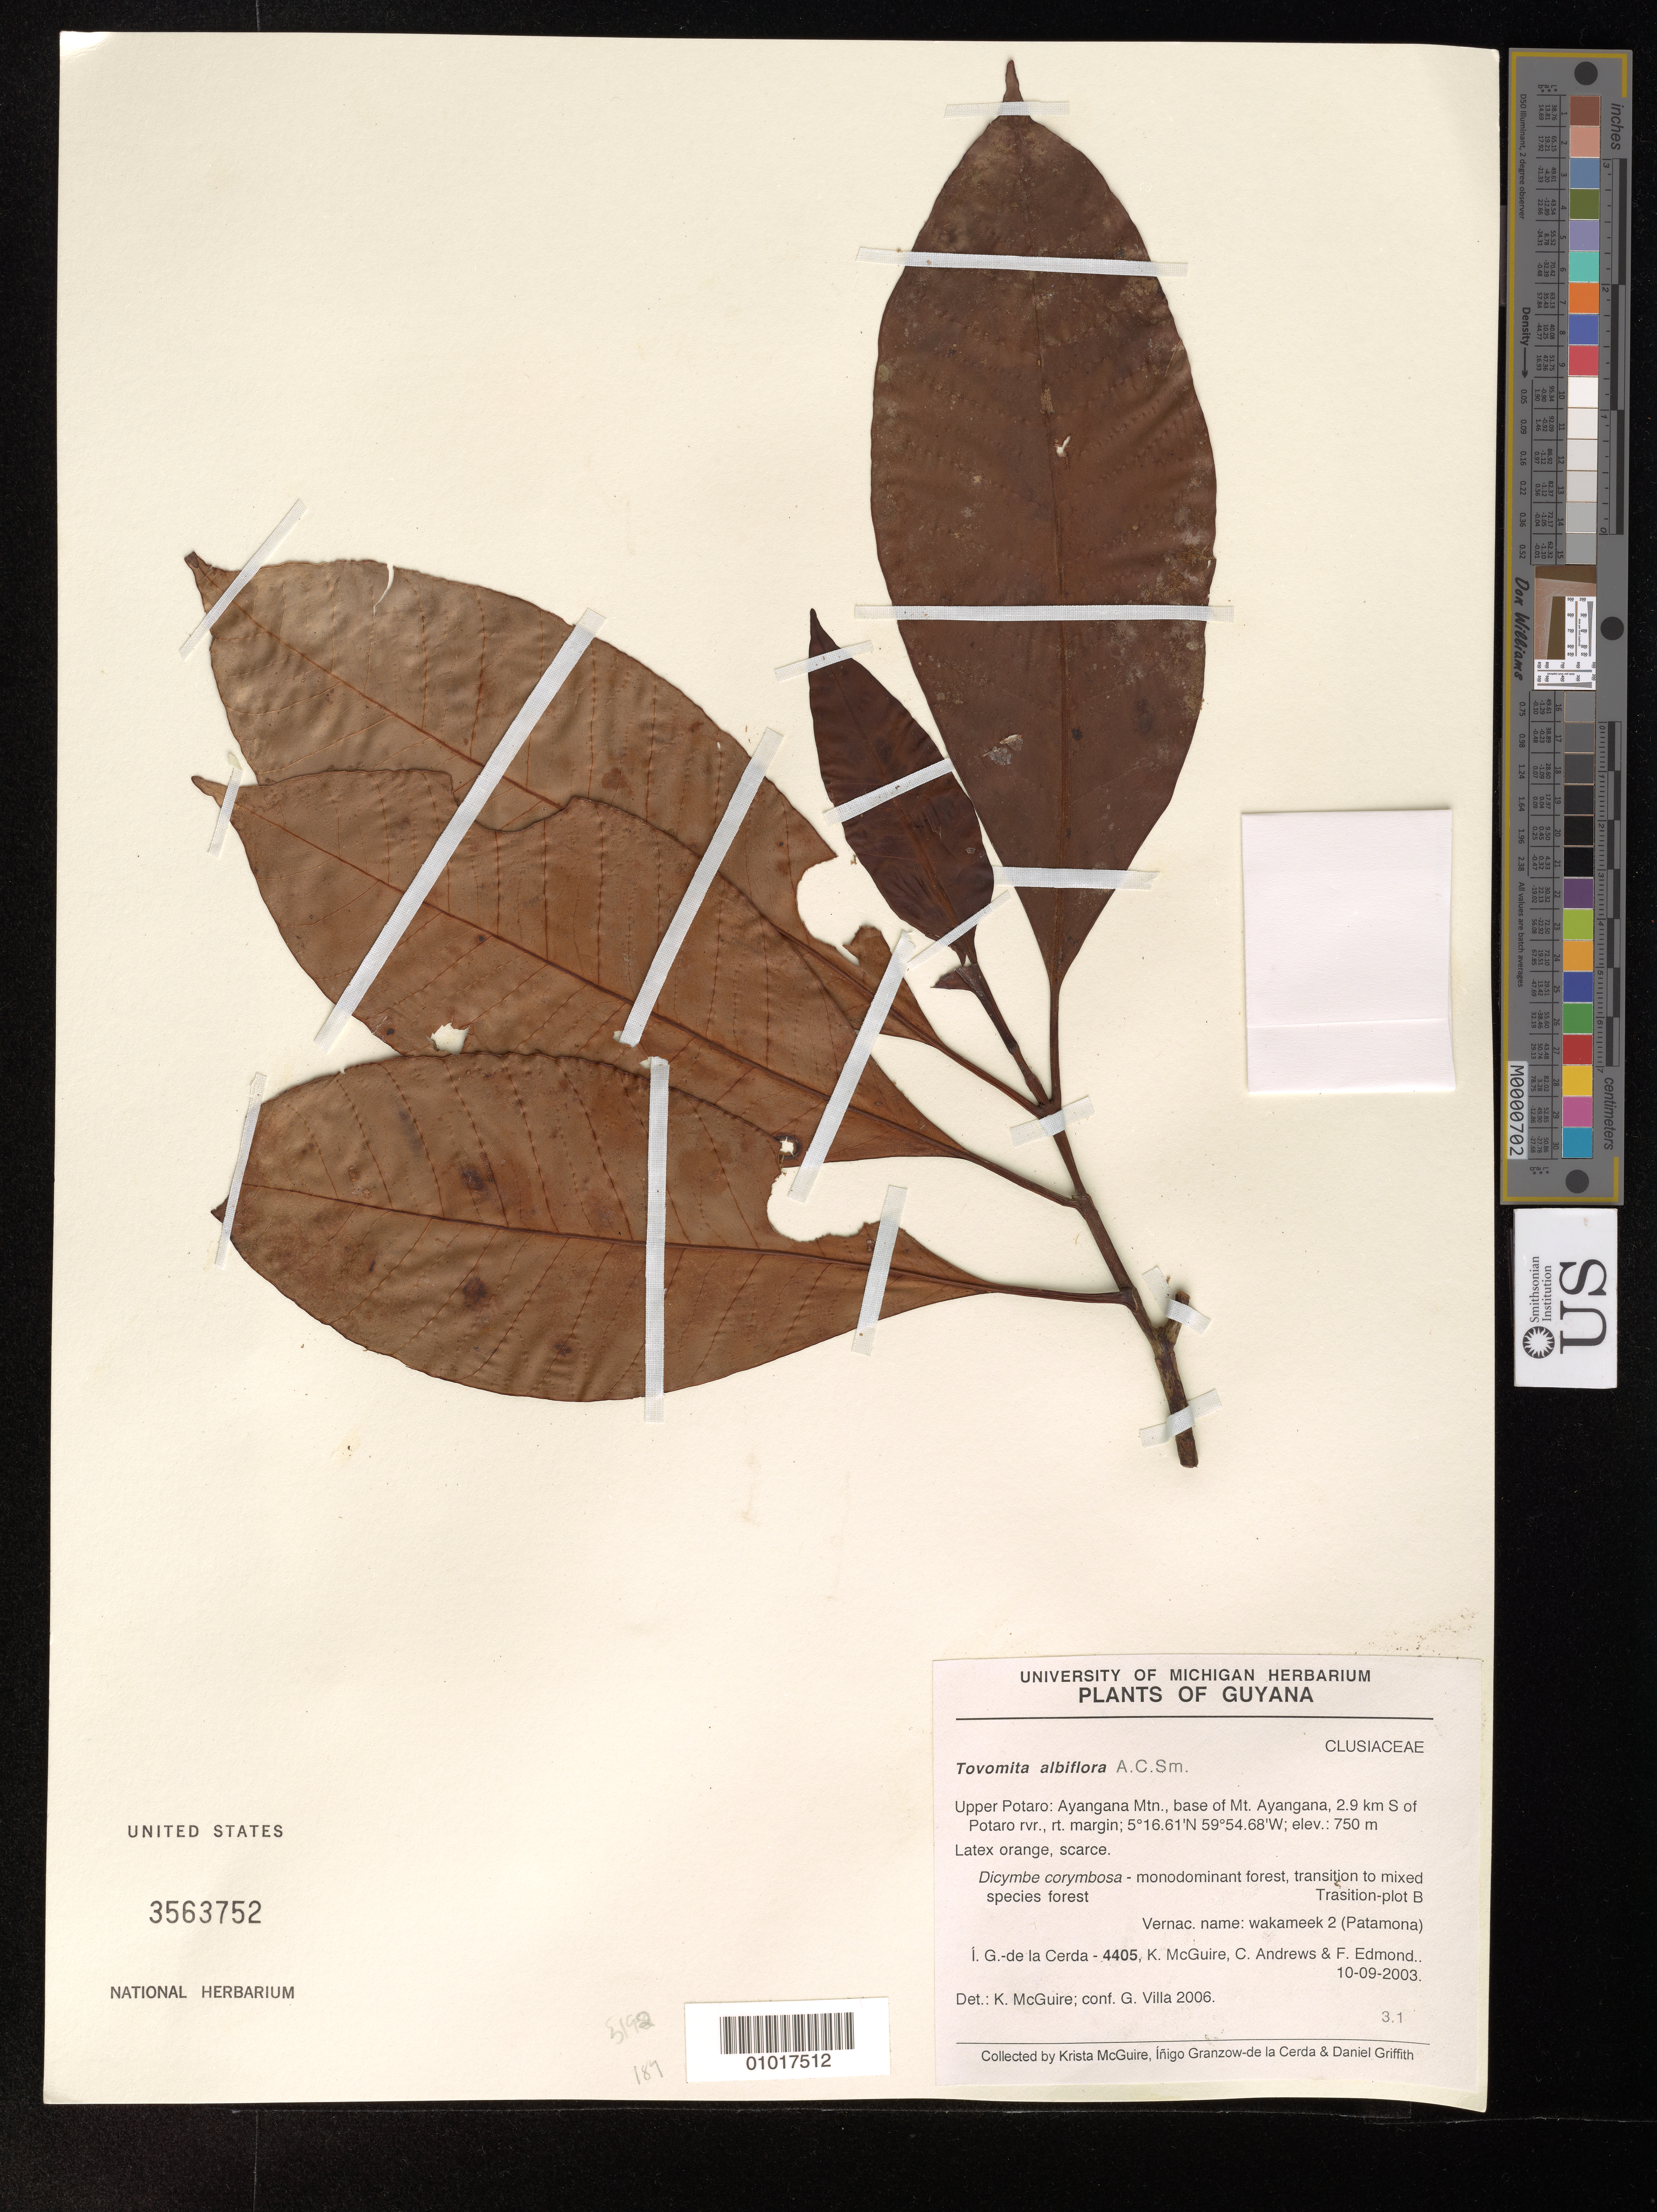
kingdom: Plantae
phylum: Tracheophyta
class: Magnoliopsida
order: Malpighiales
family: Clusiaceae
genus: Tovomita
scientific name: Tovomita albiflora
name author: A.C. Sm.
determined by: Villa, Gorky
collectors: I. de la Cerda, K. McGuire, C. Andrews & F. Edmond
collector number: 4405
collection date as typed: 10-Sep-03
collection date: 2003-09-10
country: Guyana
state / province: Potaro-Siparuni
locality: Upper Potaro: Ayangana Mtn., base of Mt. Ayangana, 2.9 km S of Potaro rvr., rt margin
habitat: (Dicymbe corymbosa- monodominant forest, transition to mixed species forest) Transition plot B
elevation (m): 750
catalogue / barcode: US 3563752